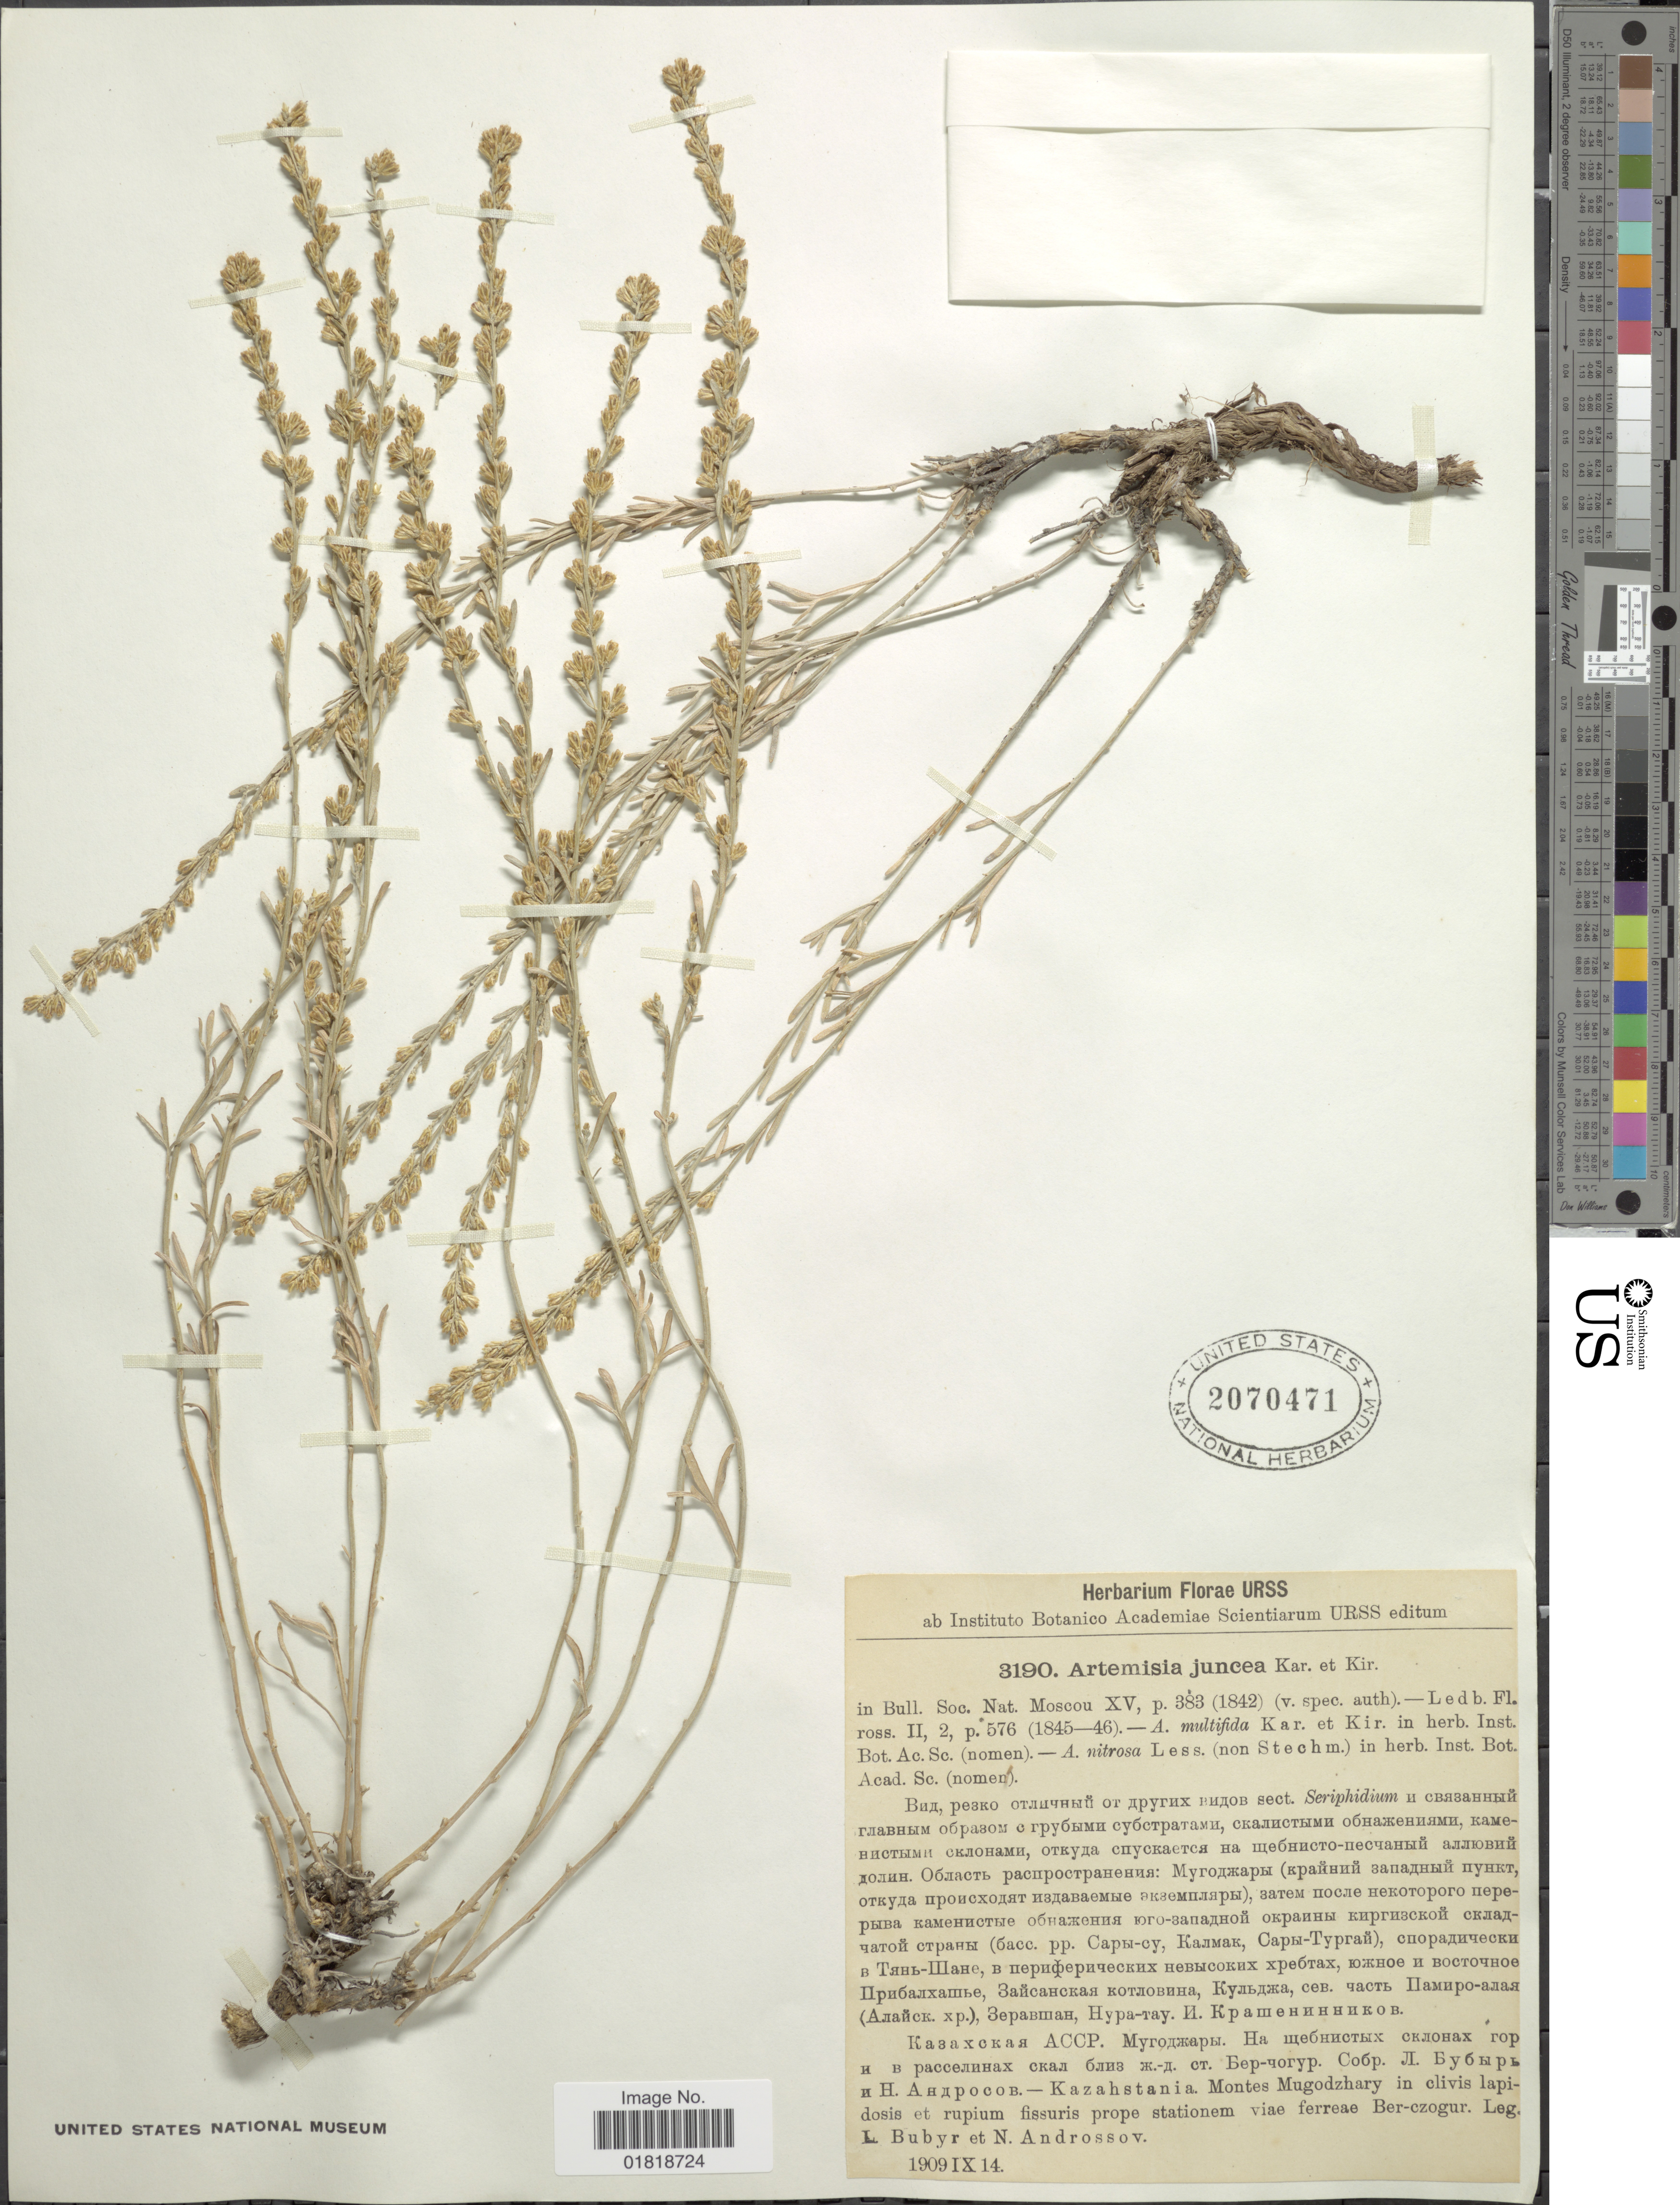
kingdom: Plantae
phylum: Tracheophyta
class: Magnoliopsida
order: Asterales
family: Asteraceae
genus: Artemisia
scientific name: Artemisia juncea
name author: Kar. & Kir.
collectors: L. Bubyr & N. Androssov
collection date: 1909-09-14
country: Kazakhstan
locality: Kazahstania, Montes Mugodzhary in clivis lapidosi et rupium fissuris prope starionem viaem ferrae Ber-czogur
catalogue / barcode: US 2070471